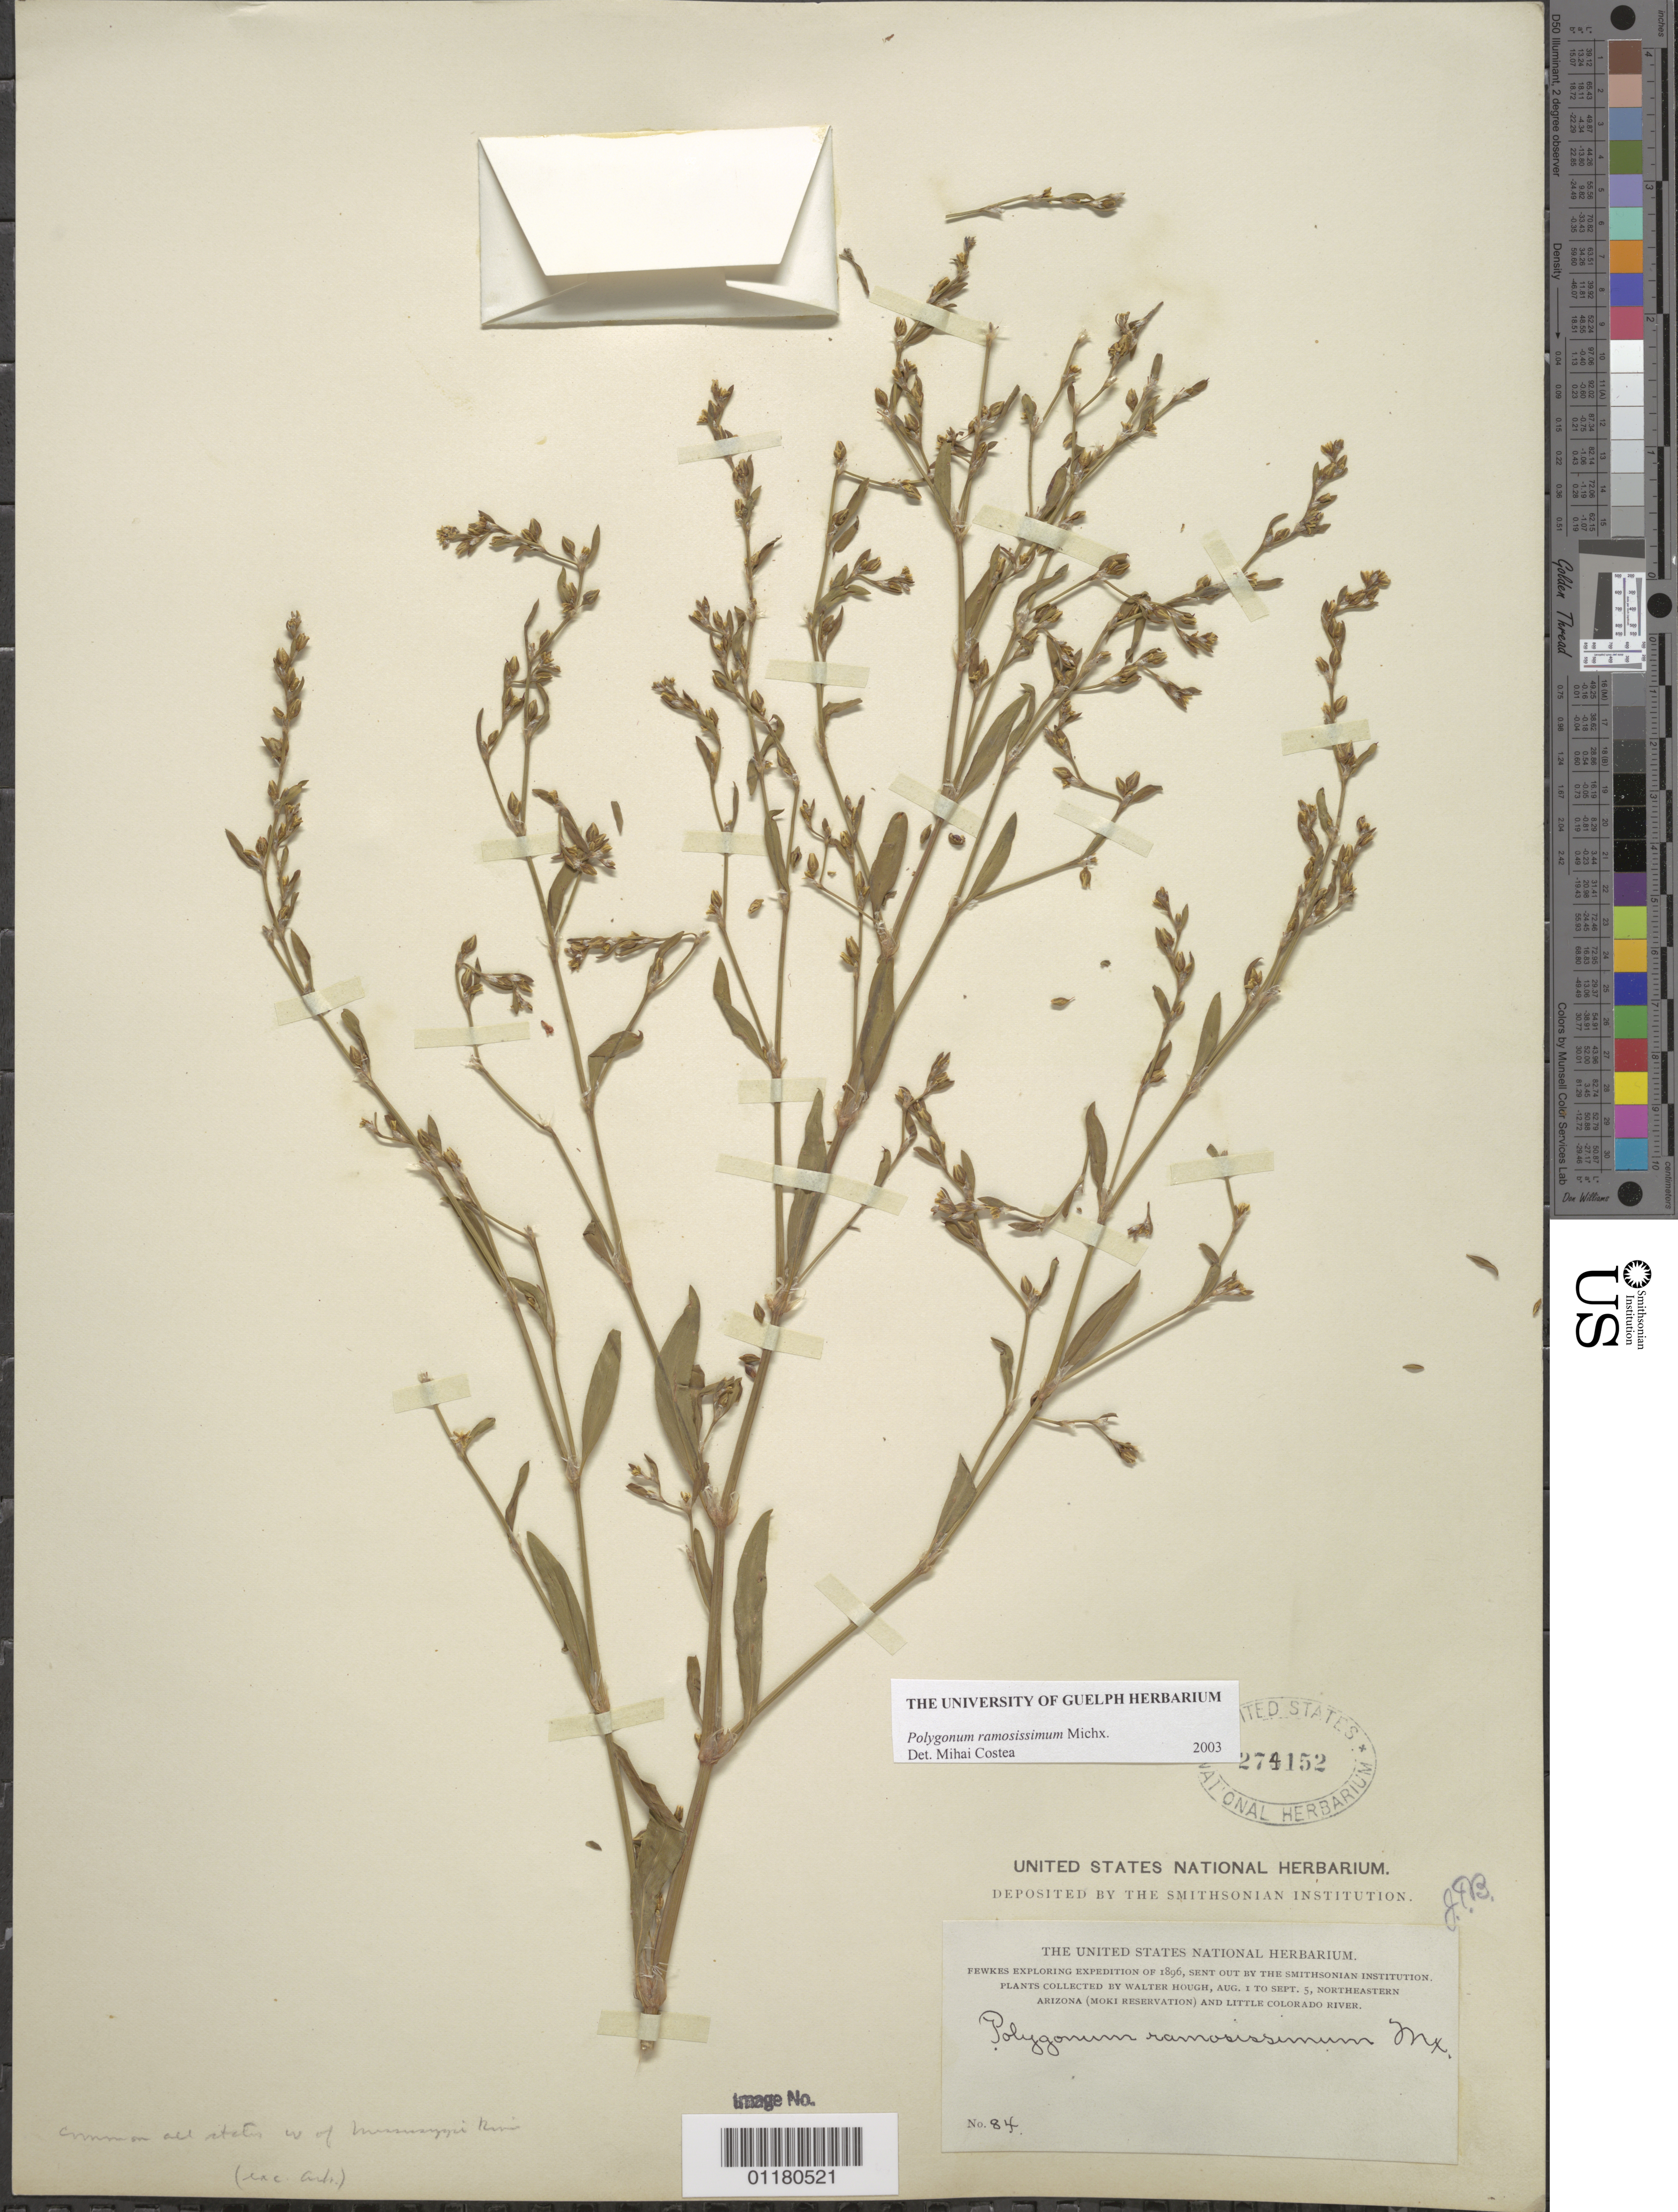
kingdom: Plantae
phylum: Tracheophyta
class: Magnoliopsida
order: Caryophyllales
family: Polygonaceae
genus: Polygonum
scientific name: Polygonum ramosissimum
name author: Michx.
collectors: W. Hough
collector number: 84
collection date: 1896-08-01/1896-09-05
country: United States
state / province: Arizona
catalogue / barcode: US 274152